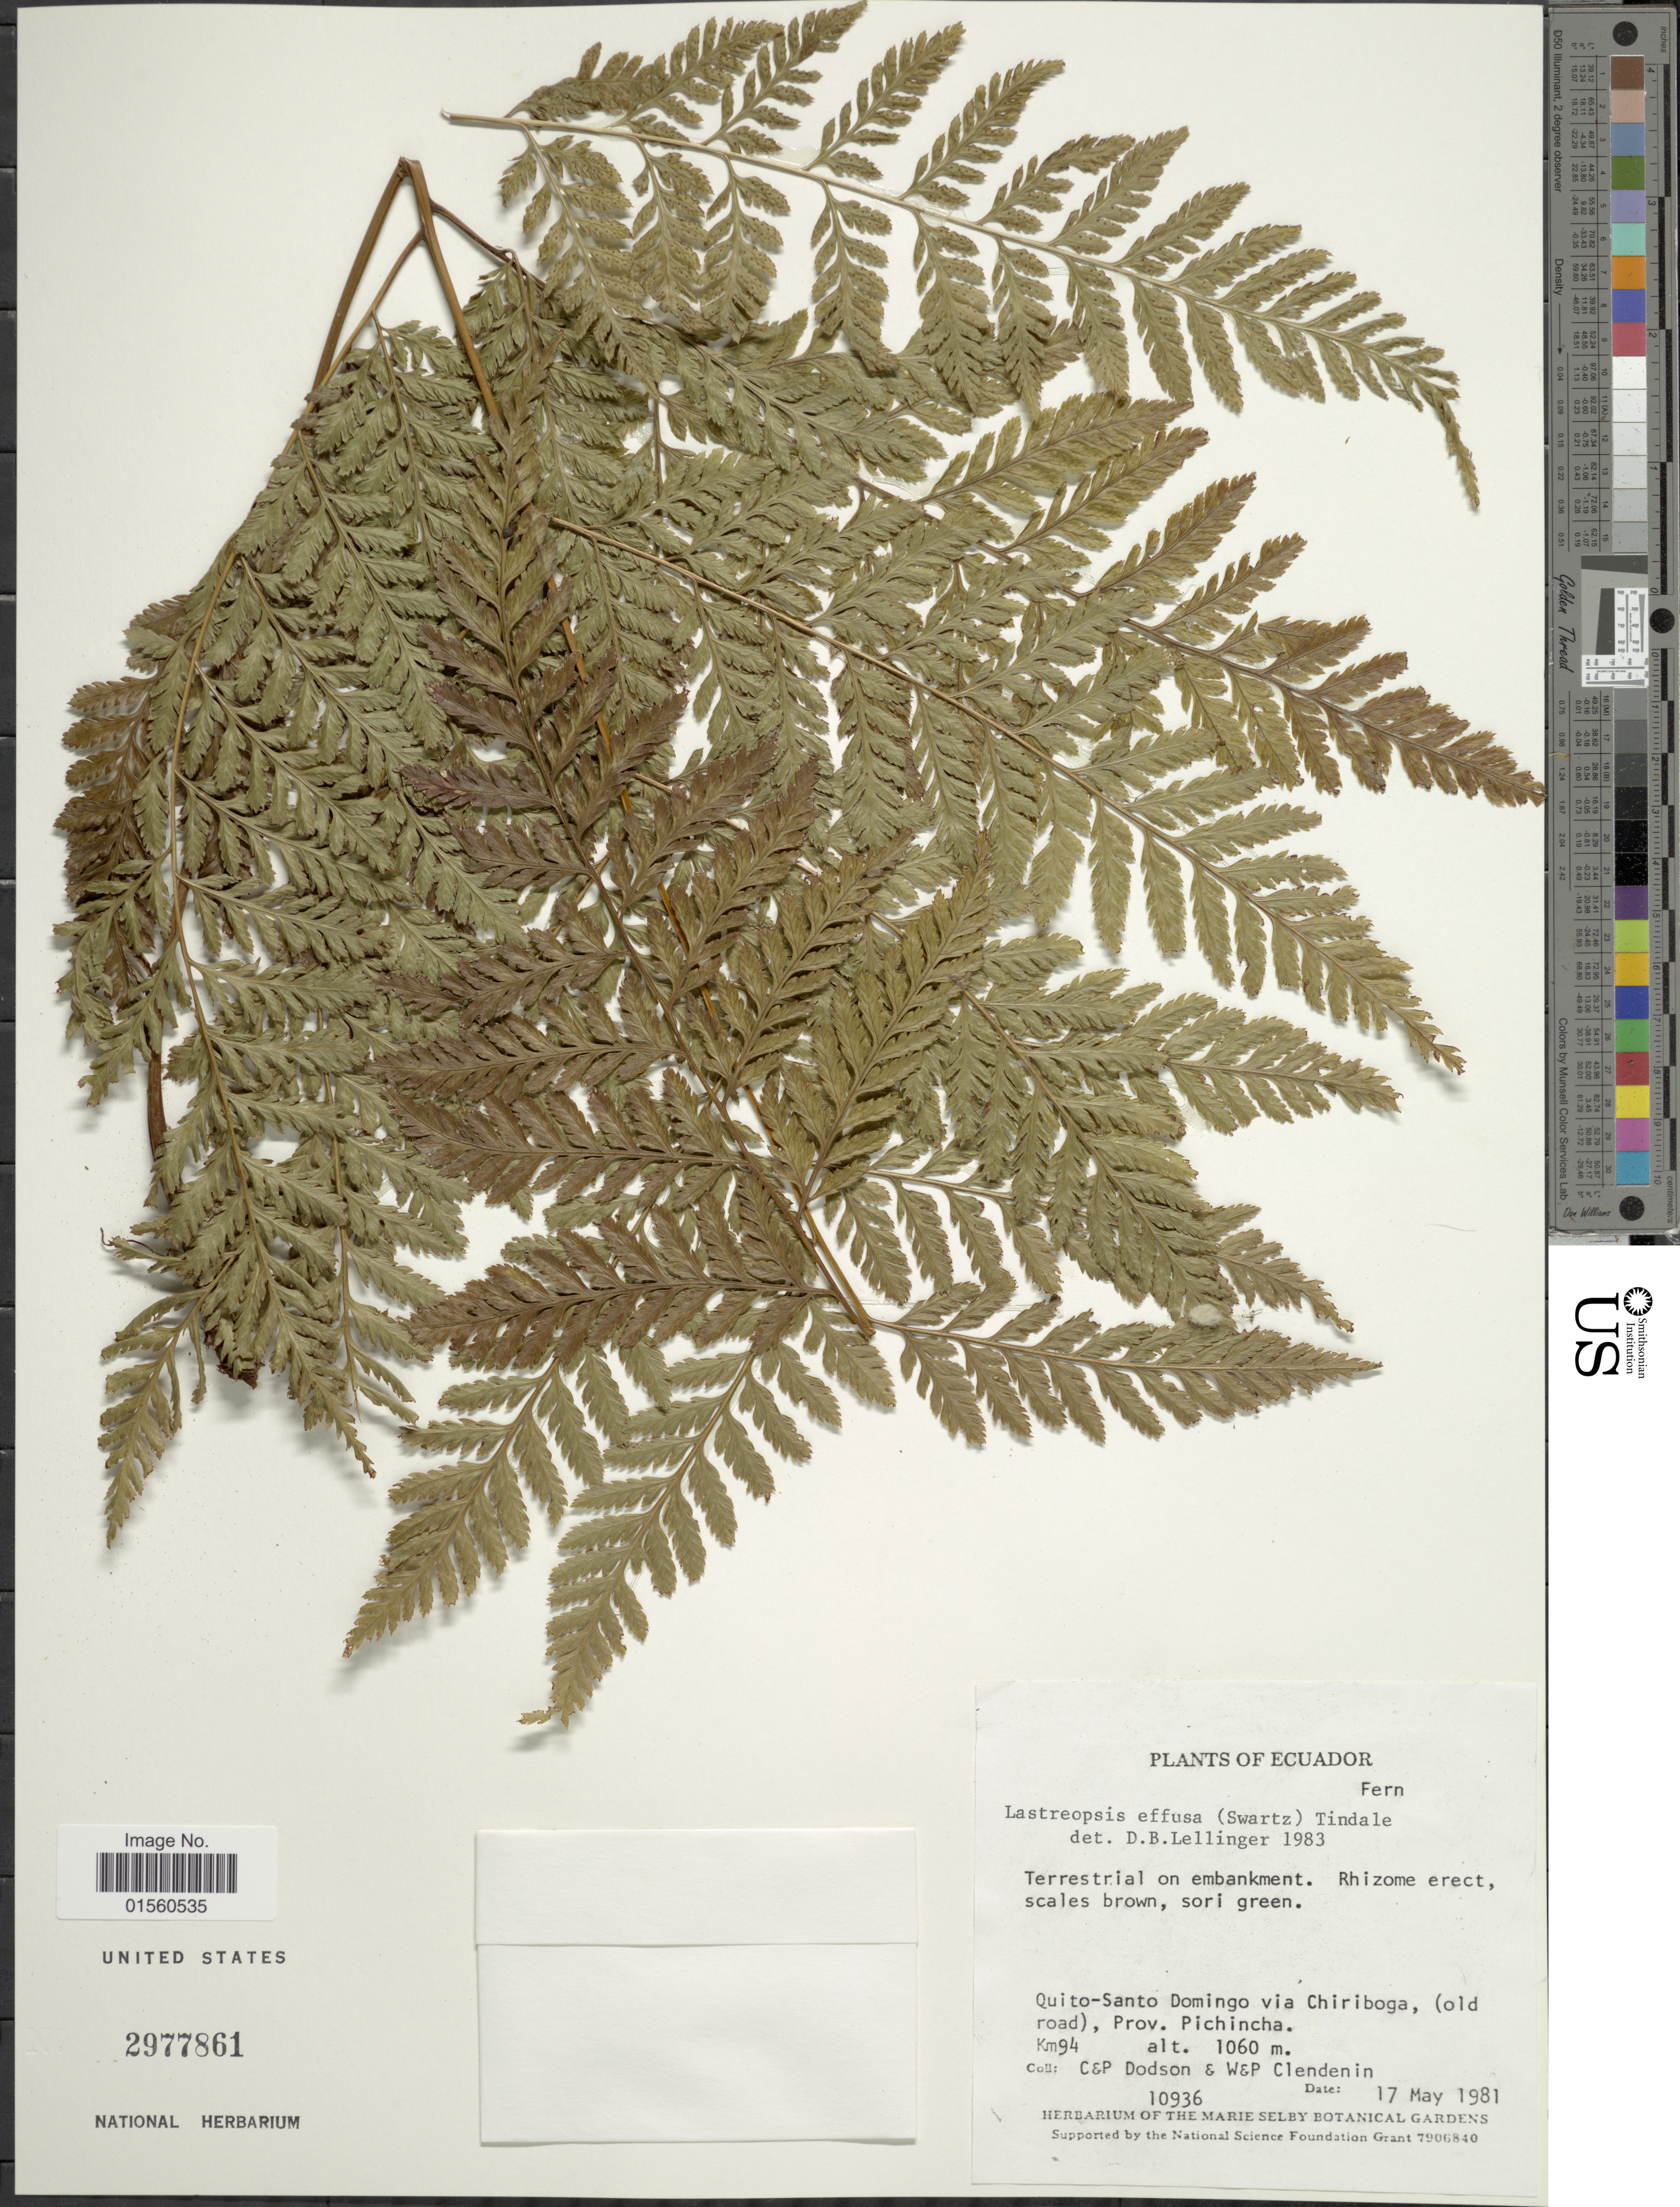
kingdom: Plantae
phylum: Tracheophyta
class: Polypodiopsida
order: Polypodiales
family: Dryopteridaceae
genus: Parapolystichum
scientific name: Parapolystichum effusum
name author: (Sw.) Ching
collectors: C. Dodson, P. M. Dodson, W. Clendenin & P. Clendenin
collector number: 10936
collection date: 1981-05-17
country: Ecuador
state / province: Pichincha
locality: Quito-Santo Domingo via Chiriboga, (old road), Prov. Pichincha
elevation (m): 1060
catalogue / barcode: US 2977861